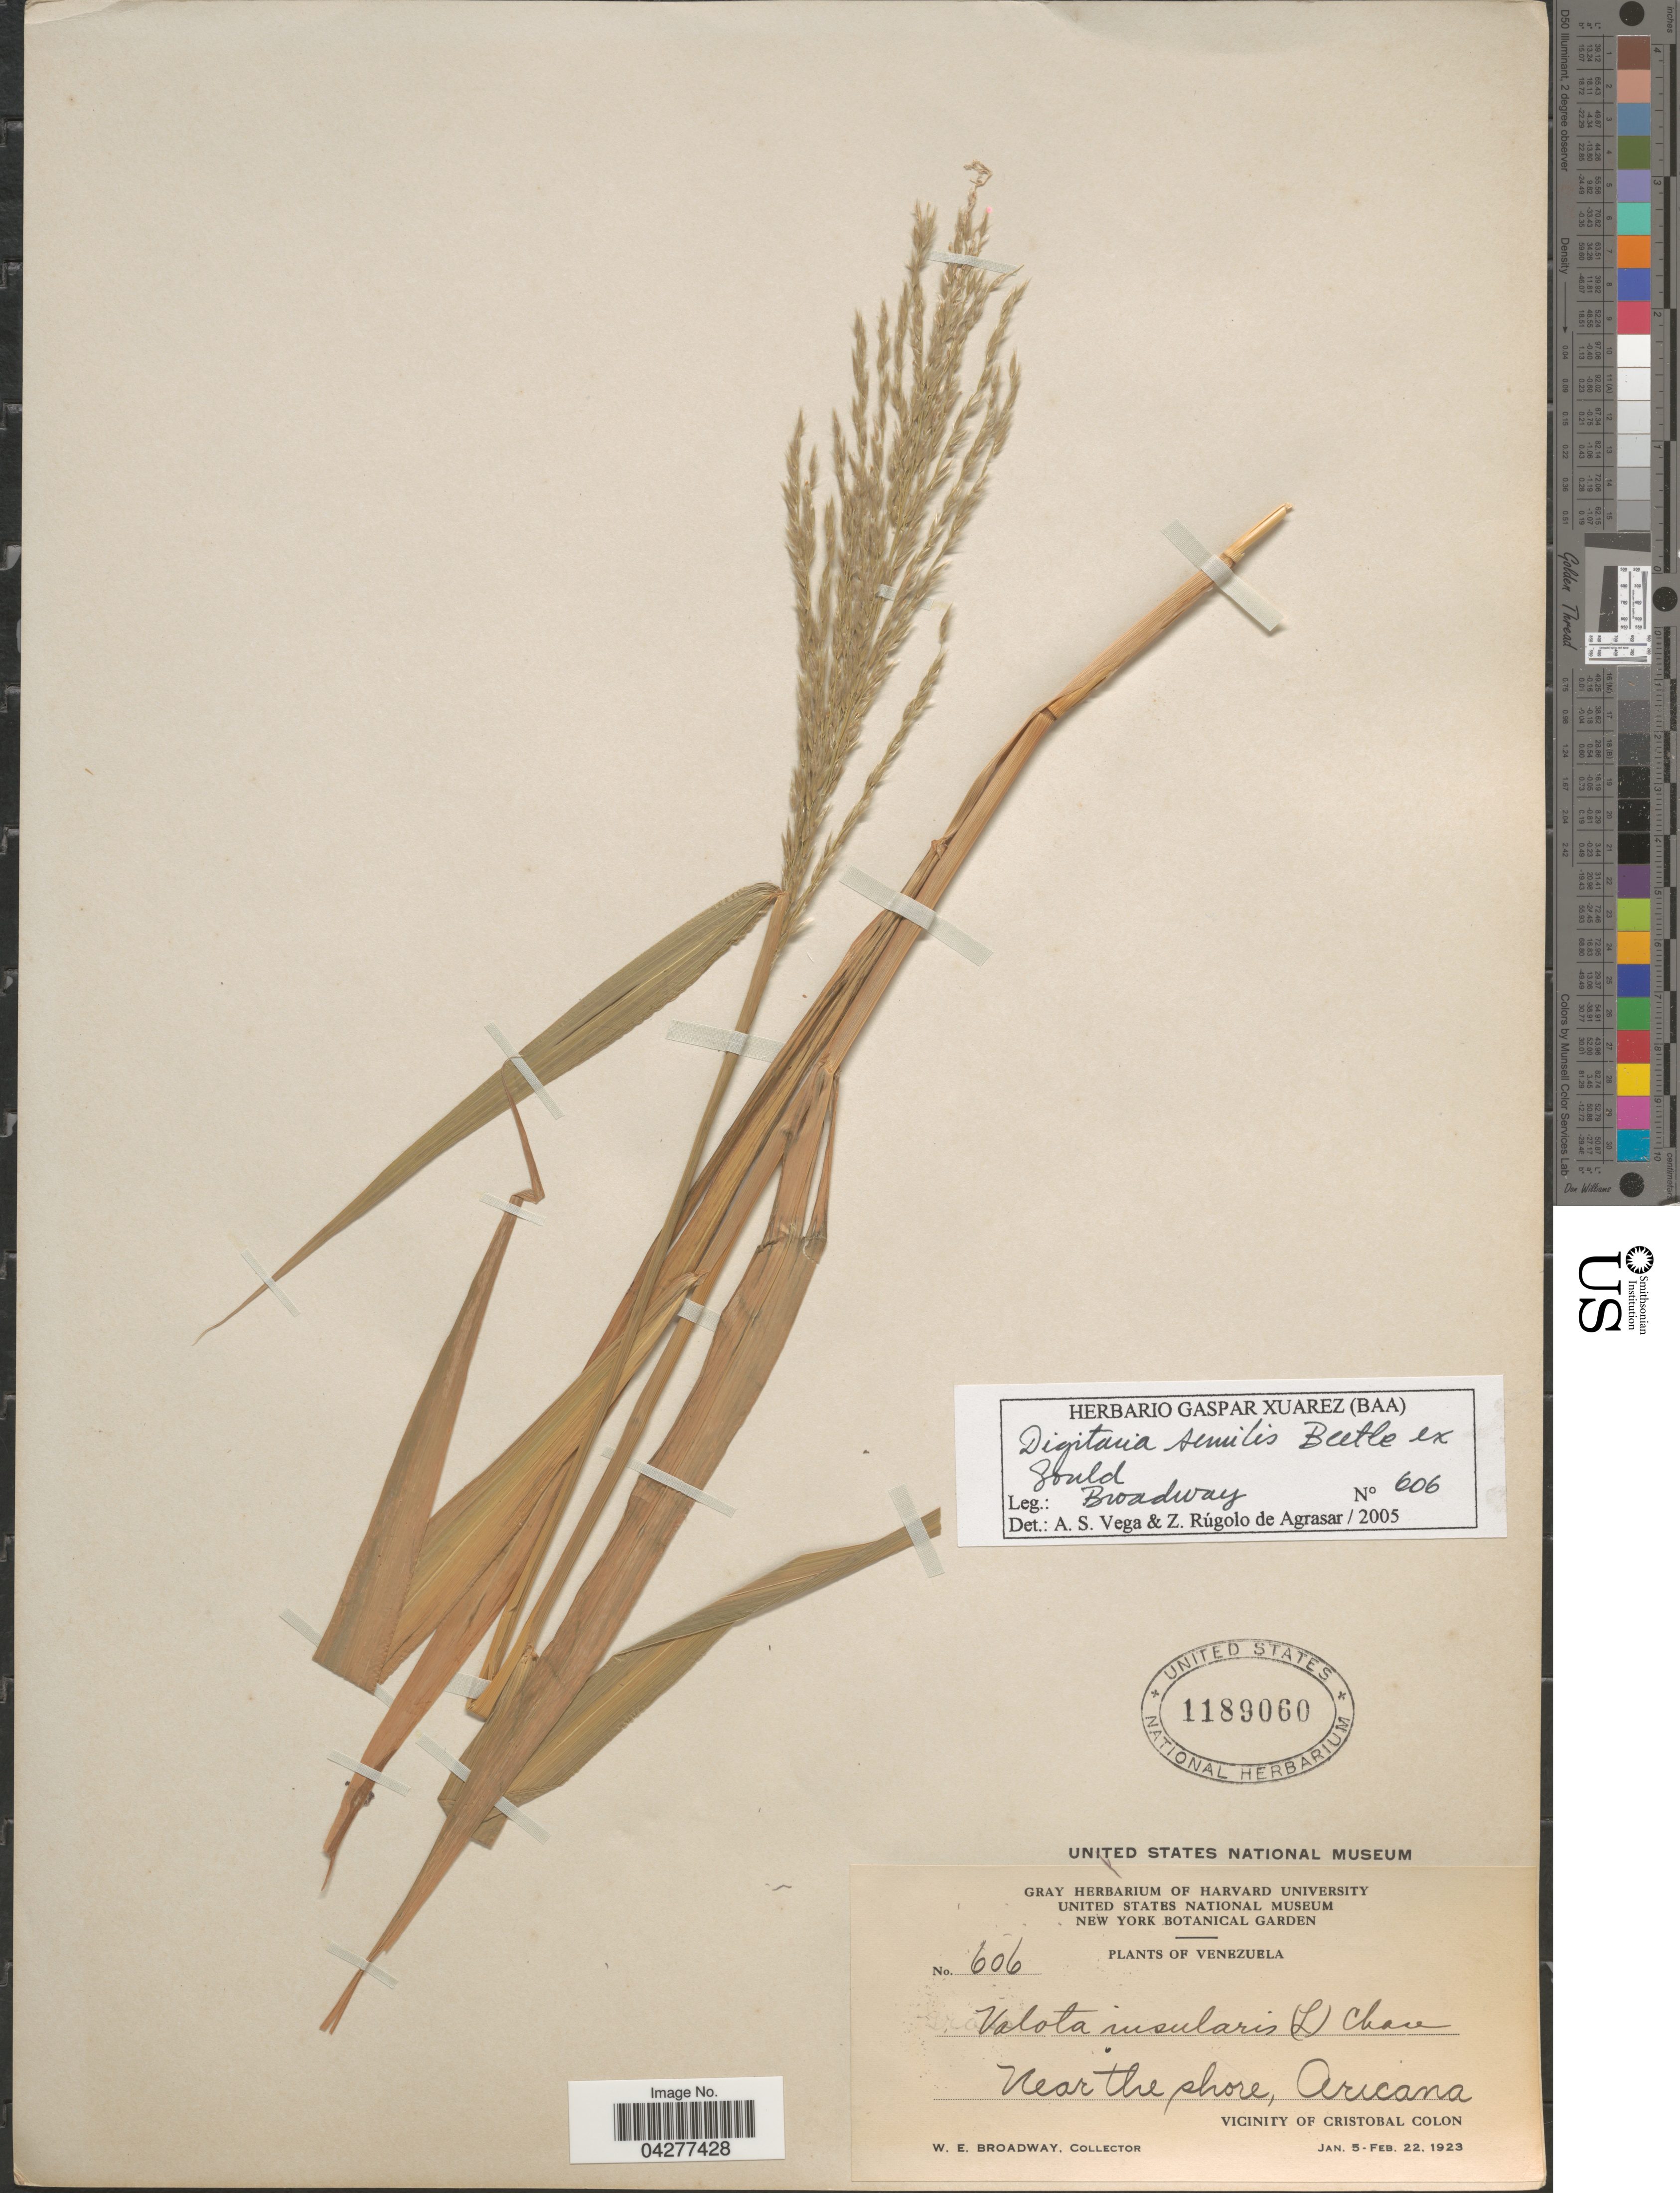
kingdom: Plantae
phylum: Tracheophyta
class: Liliopsida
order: Poales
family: Poaceae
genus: Digitaria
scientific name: Digitaria similis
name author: Beetle ex Gould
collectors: W. E. Broadway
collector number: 606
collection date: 1923-01-05/1923-02-22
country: Venezuela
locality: Near the phore, Aricana. Vicinity of Cristobal Colon.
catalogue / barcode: US 1189060